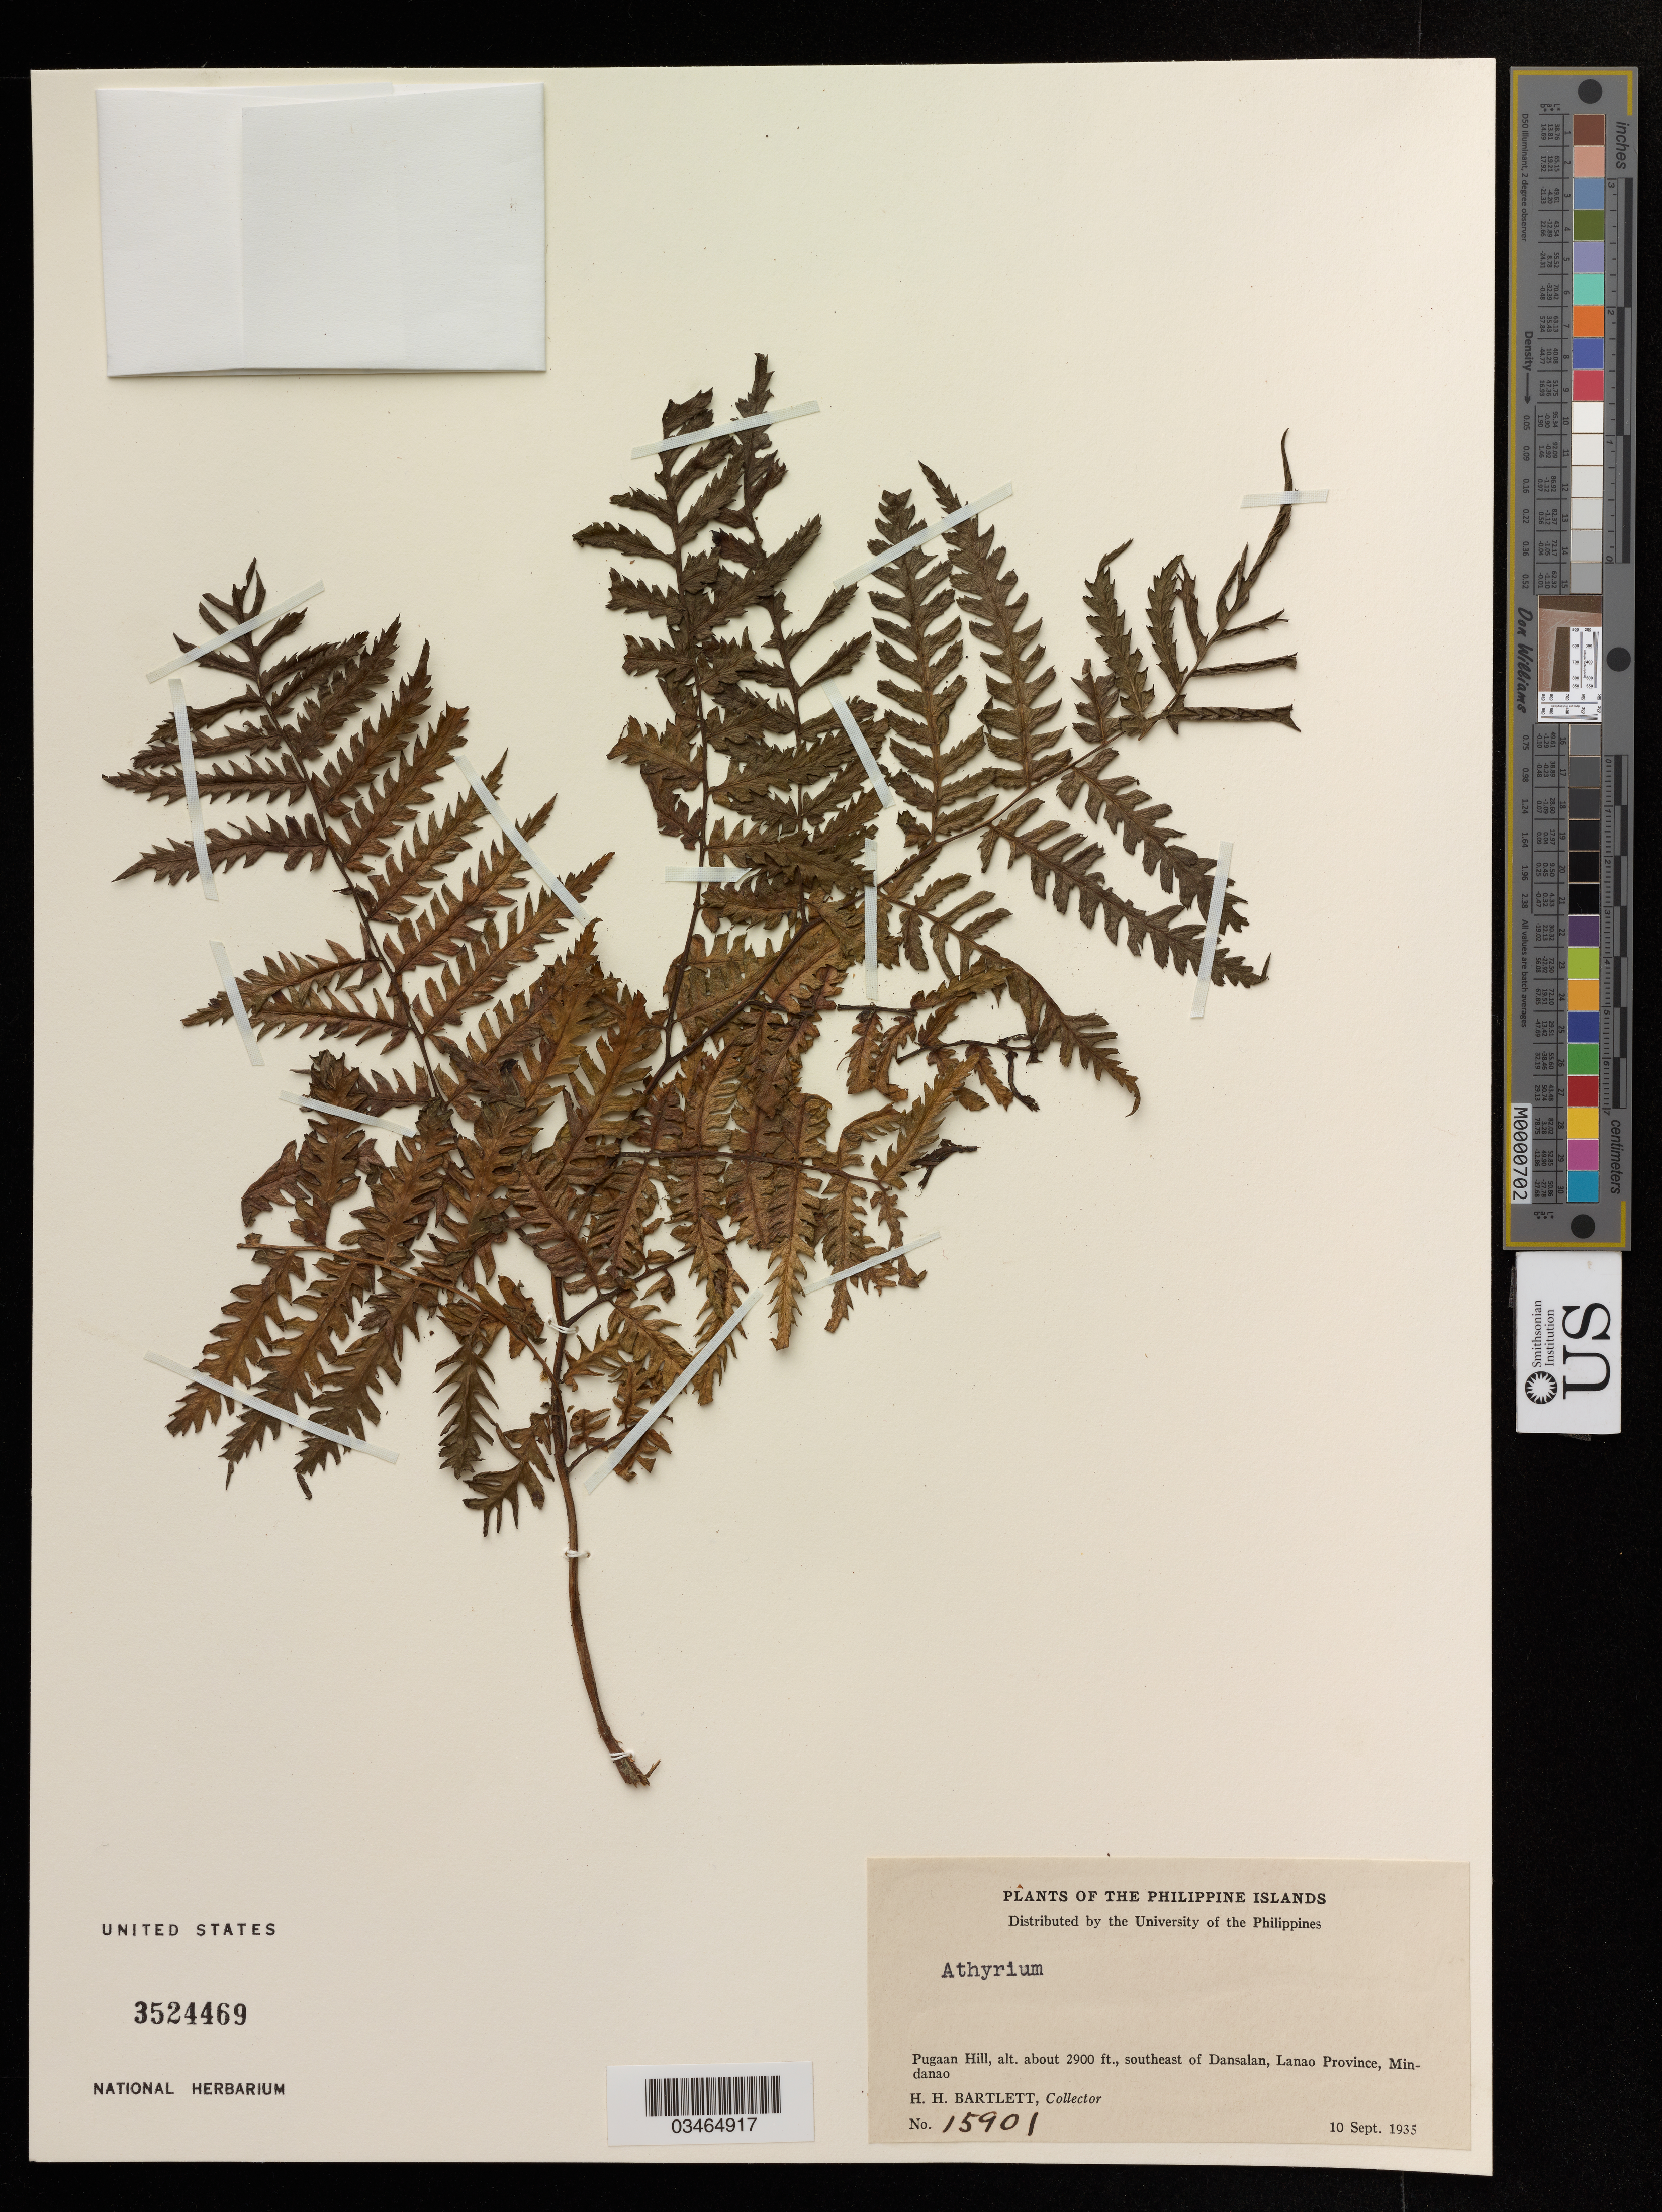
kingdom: Plantae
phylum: Tracheophyta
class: Polypodiopsida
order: Polypodiales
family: Athyriaceae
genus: Athyrium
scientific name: Athyrium sp.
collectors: H. Bartlett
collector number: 15901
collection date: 1935-09-10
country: Philippines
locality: Pugaan Hill, alt. southeast of Dansalan, Lanao Province, Mindanao.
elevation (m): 884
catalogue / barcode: US 3524469